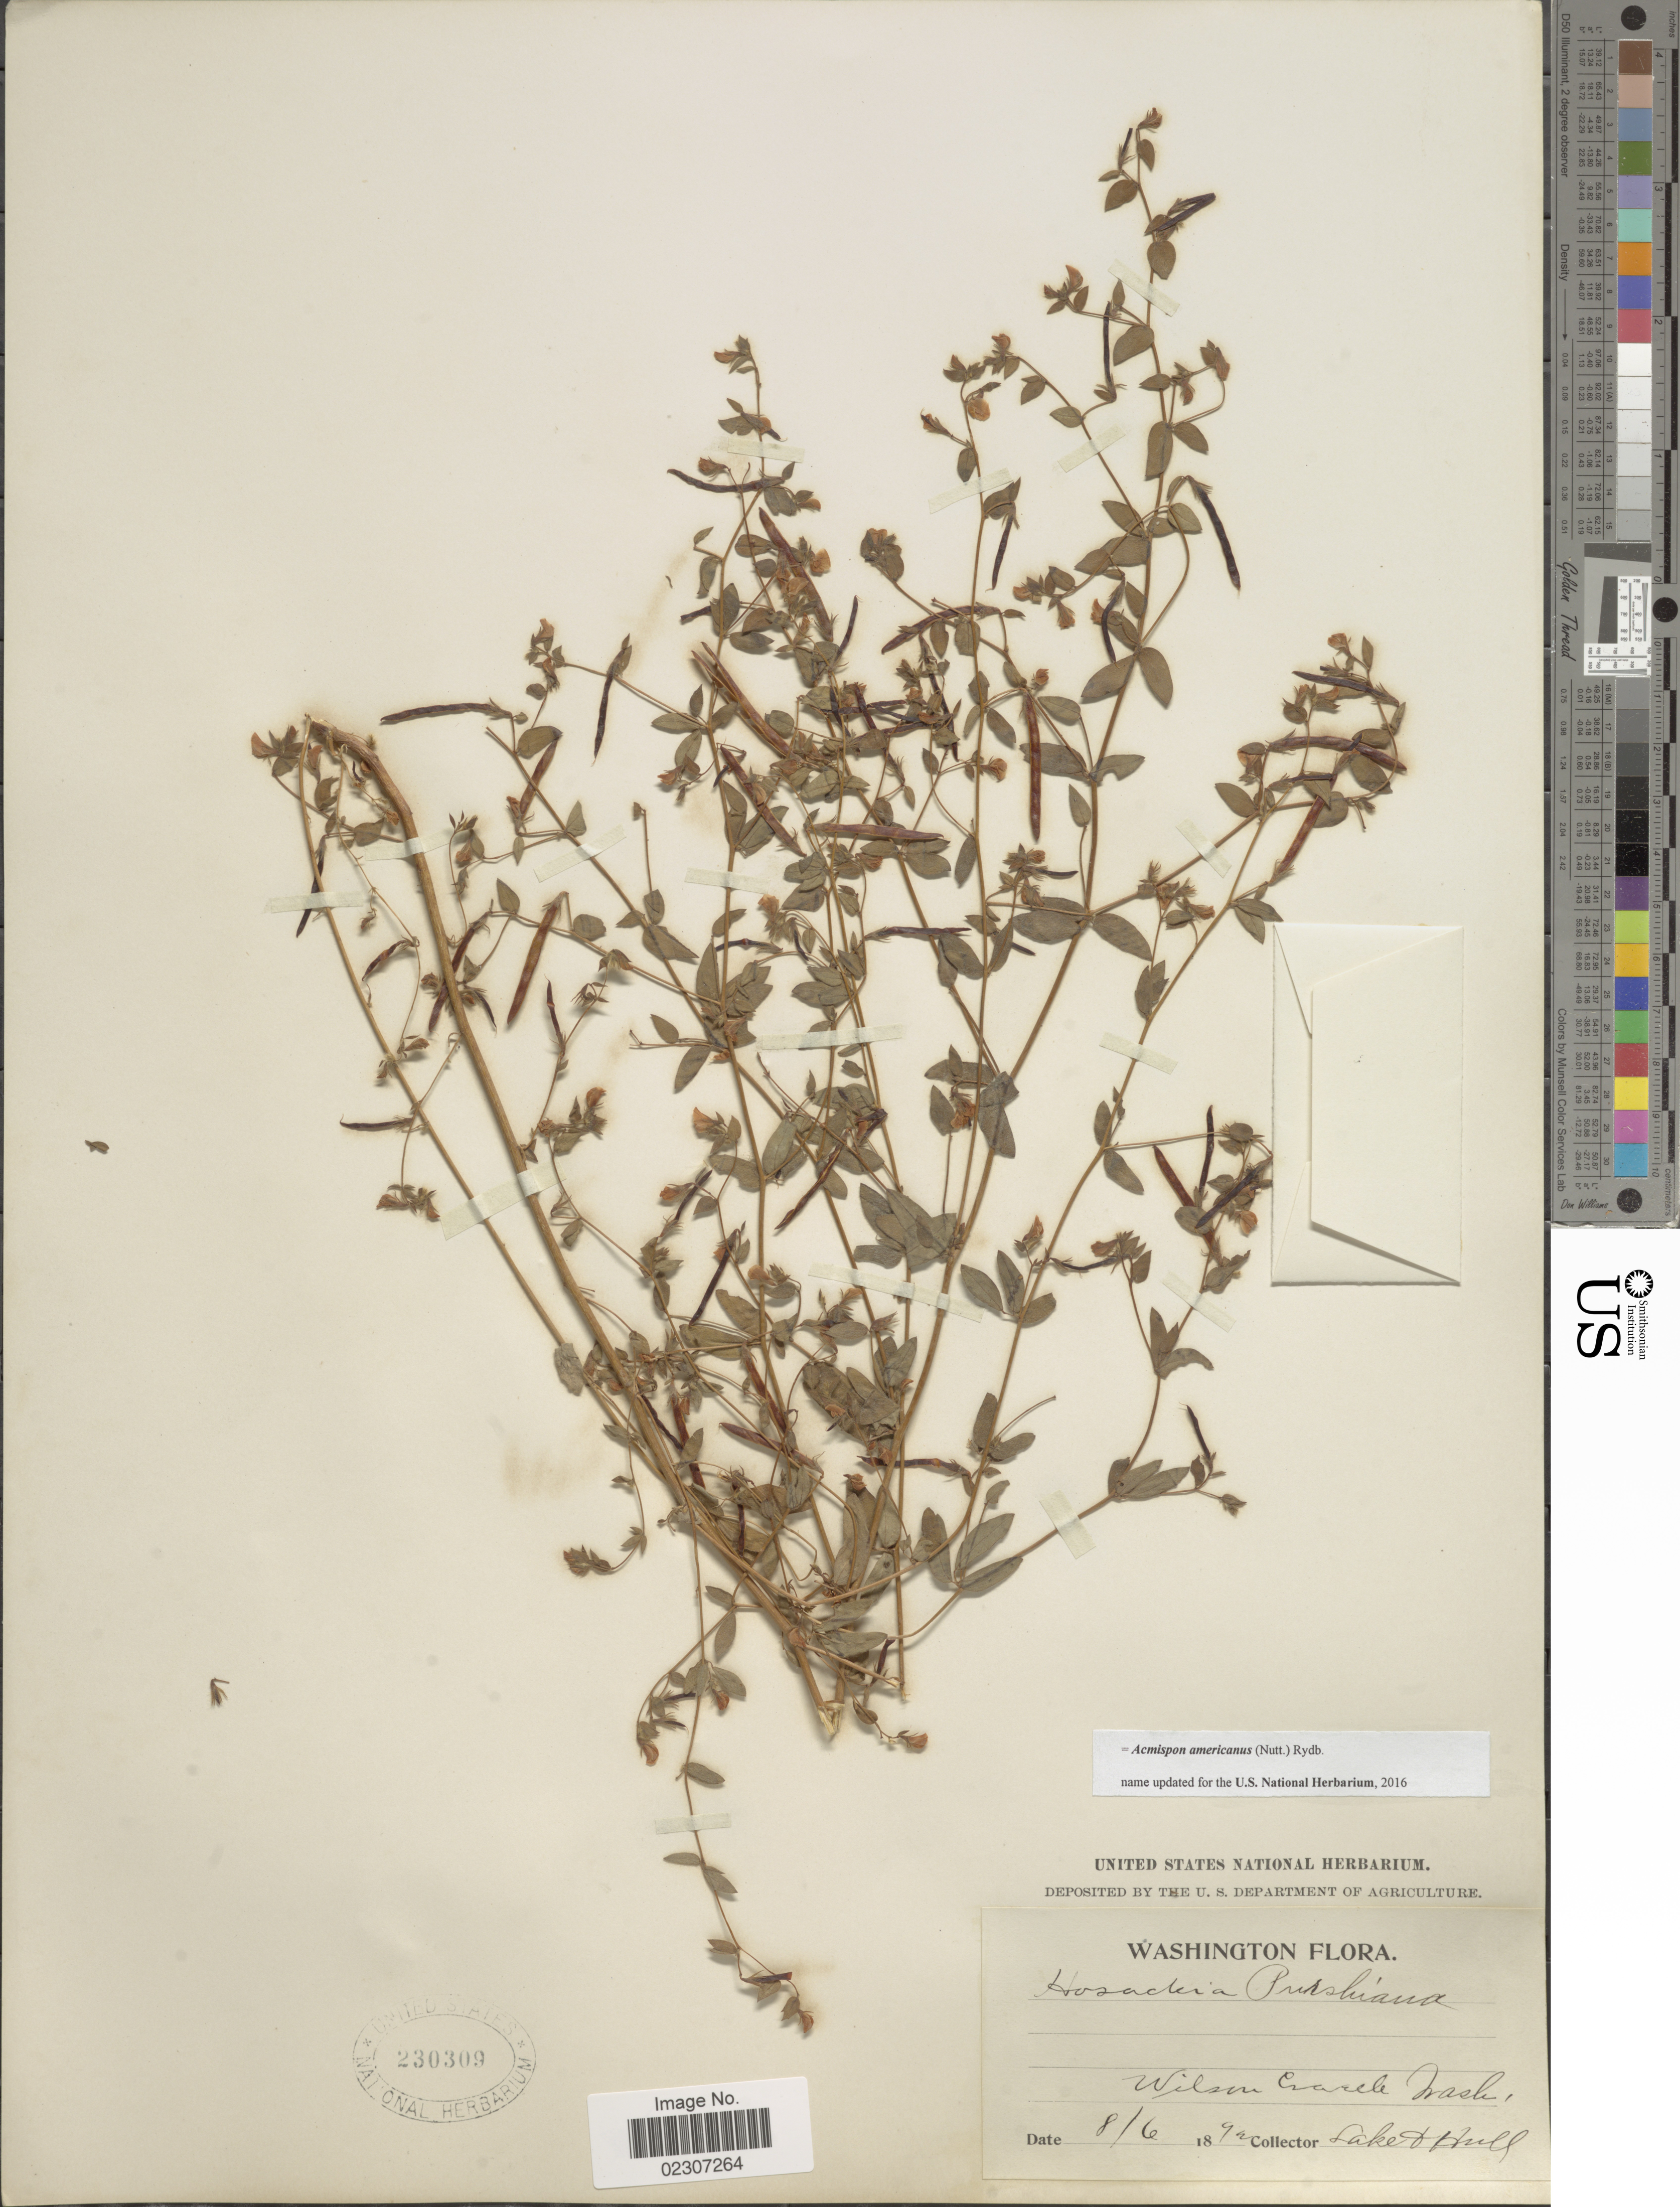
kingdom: Plantae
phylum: Tracheophyta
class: Magnoliopsida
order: Fabales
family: Fabaceae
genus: Acmispon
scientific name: Acmispon americanus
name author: (Nutt.) Rydb.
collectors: Lake & Hull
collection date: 1892-06-08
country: United States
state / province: Washington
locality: Washington, Wilson Creek.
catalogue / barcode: US 230309